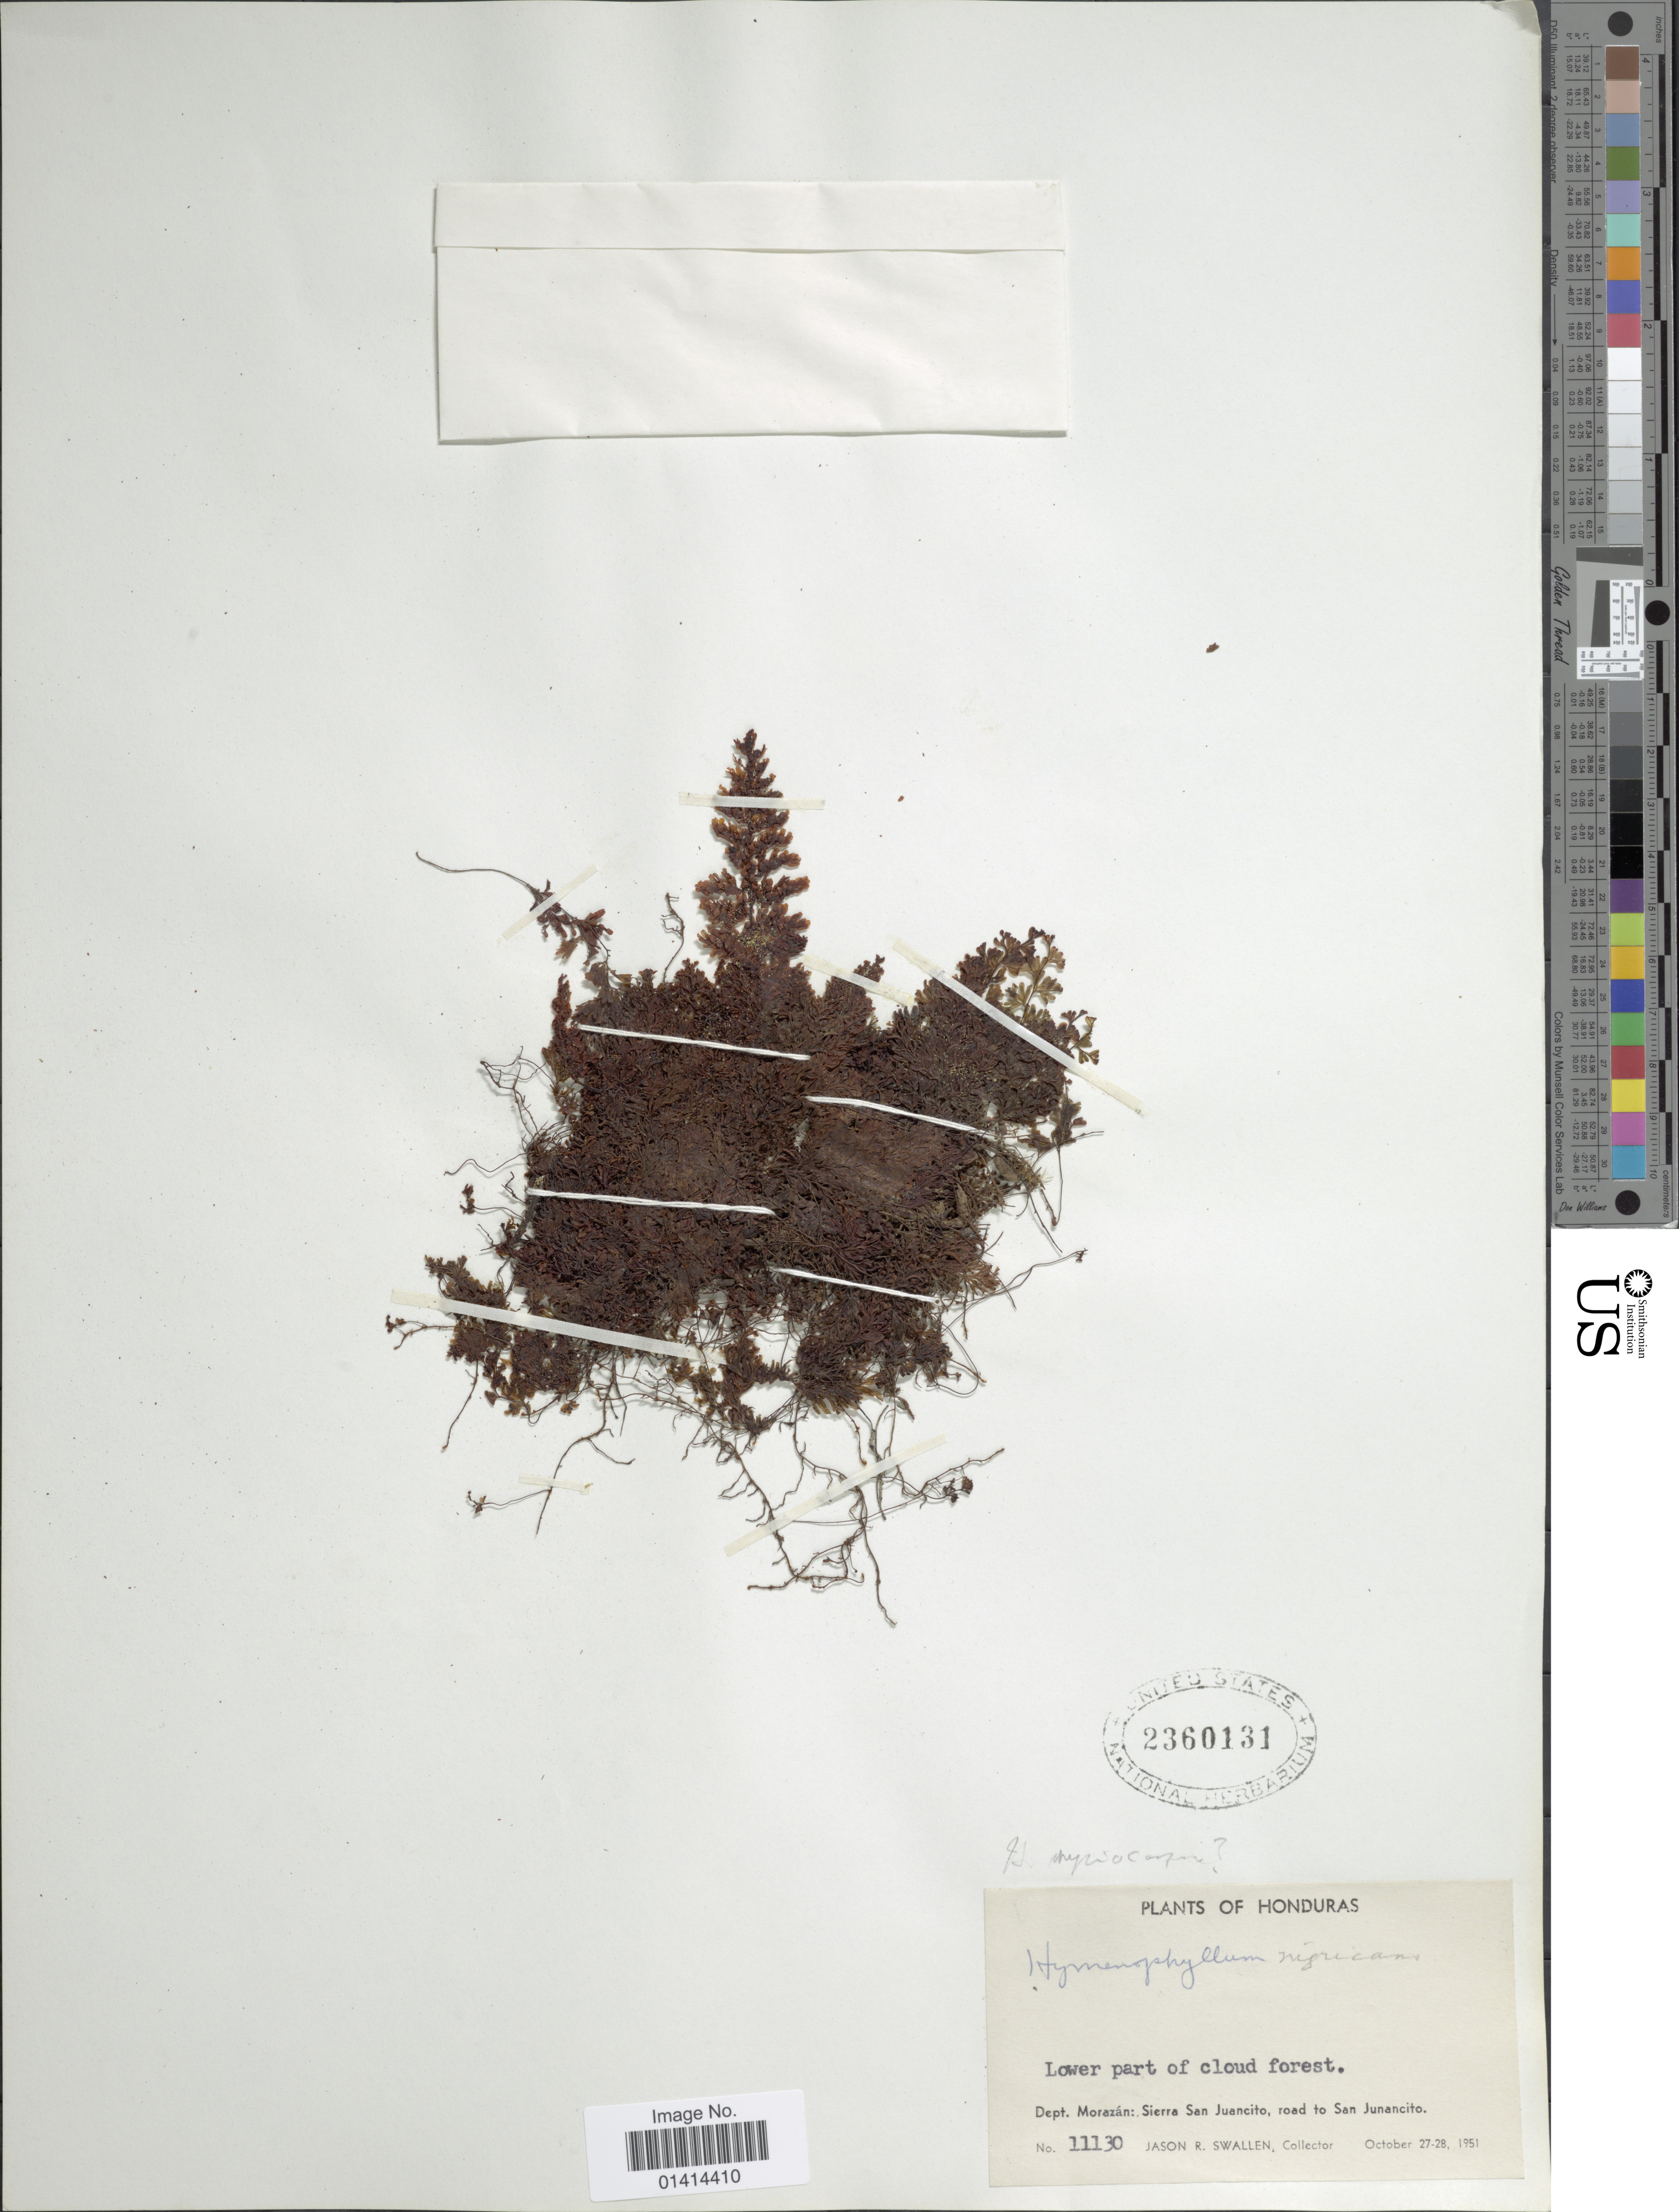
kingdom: Plantae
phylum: Tracheophyta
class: Polypodiopsida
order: Hymenophyllales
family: Hymenophyllaceae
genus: Hymenophyllum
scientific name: Hymenophyllum myriocarpum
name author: Hook.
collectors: J. R. Swallen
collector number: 11130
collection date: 1951-10-27/1951-10-28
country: Honduras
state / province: Fco. Morazán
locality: Dept. Morazán: Sierra San Juancito, road to San Junancito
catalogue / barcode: US 2360131